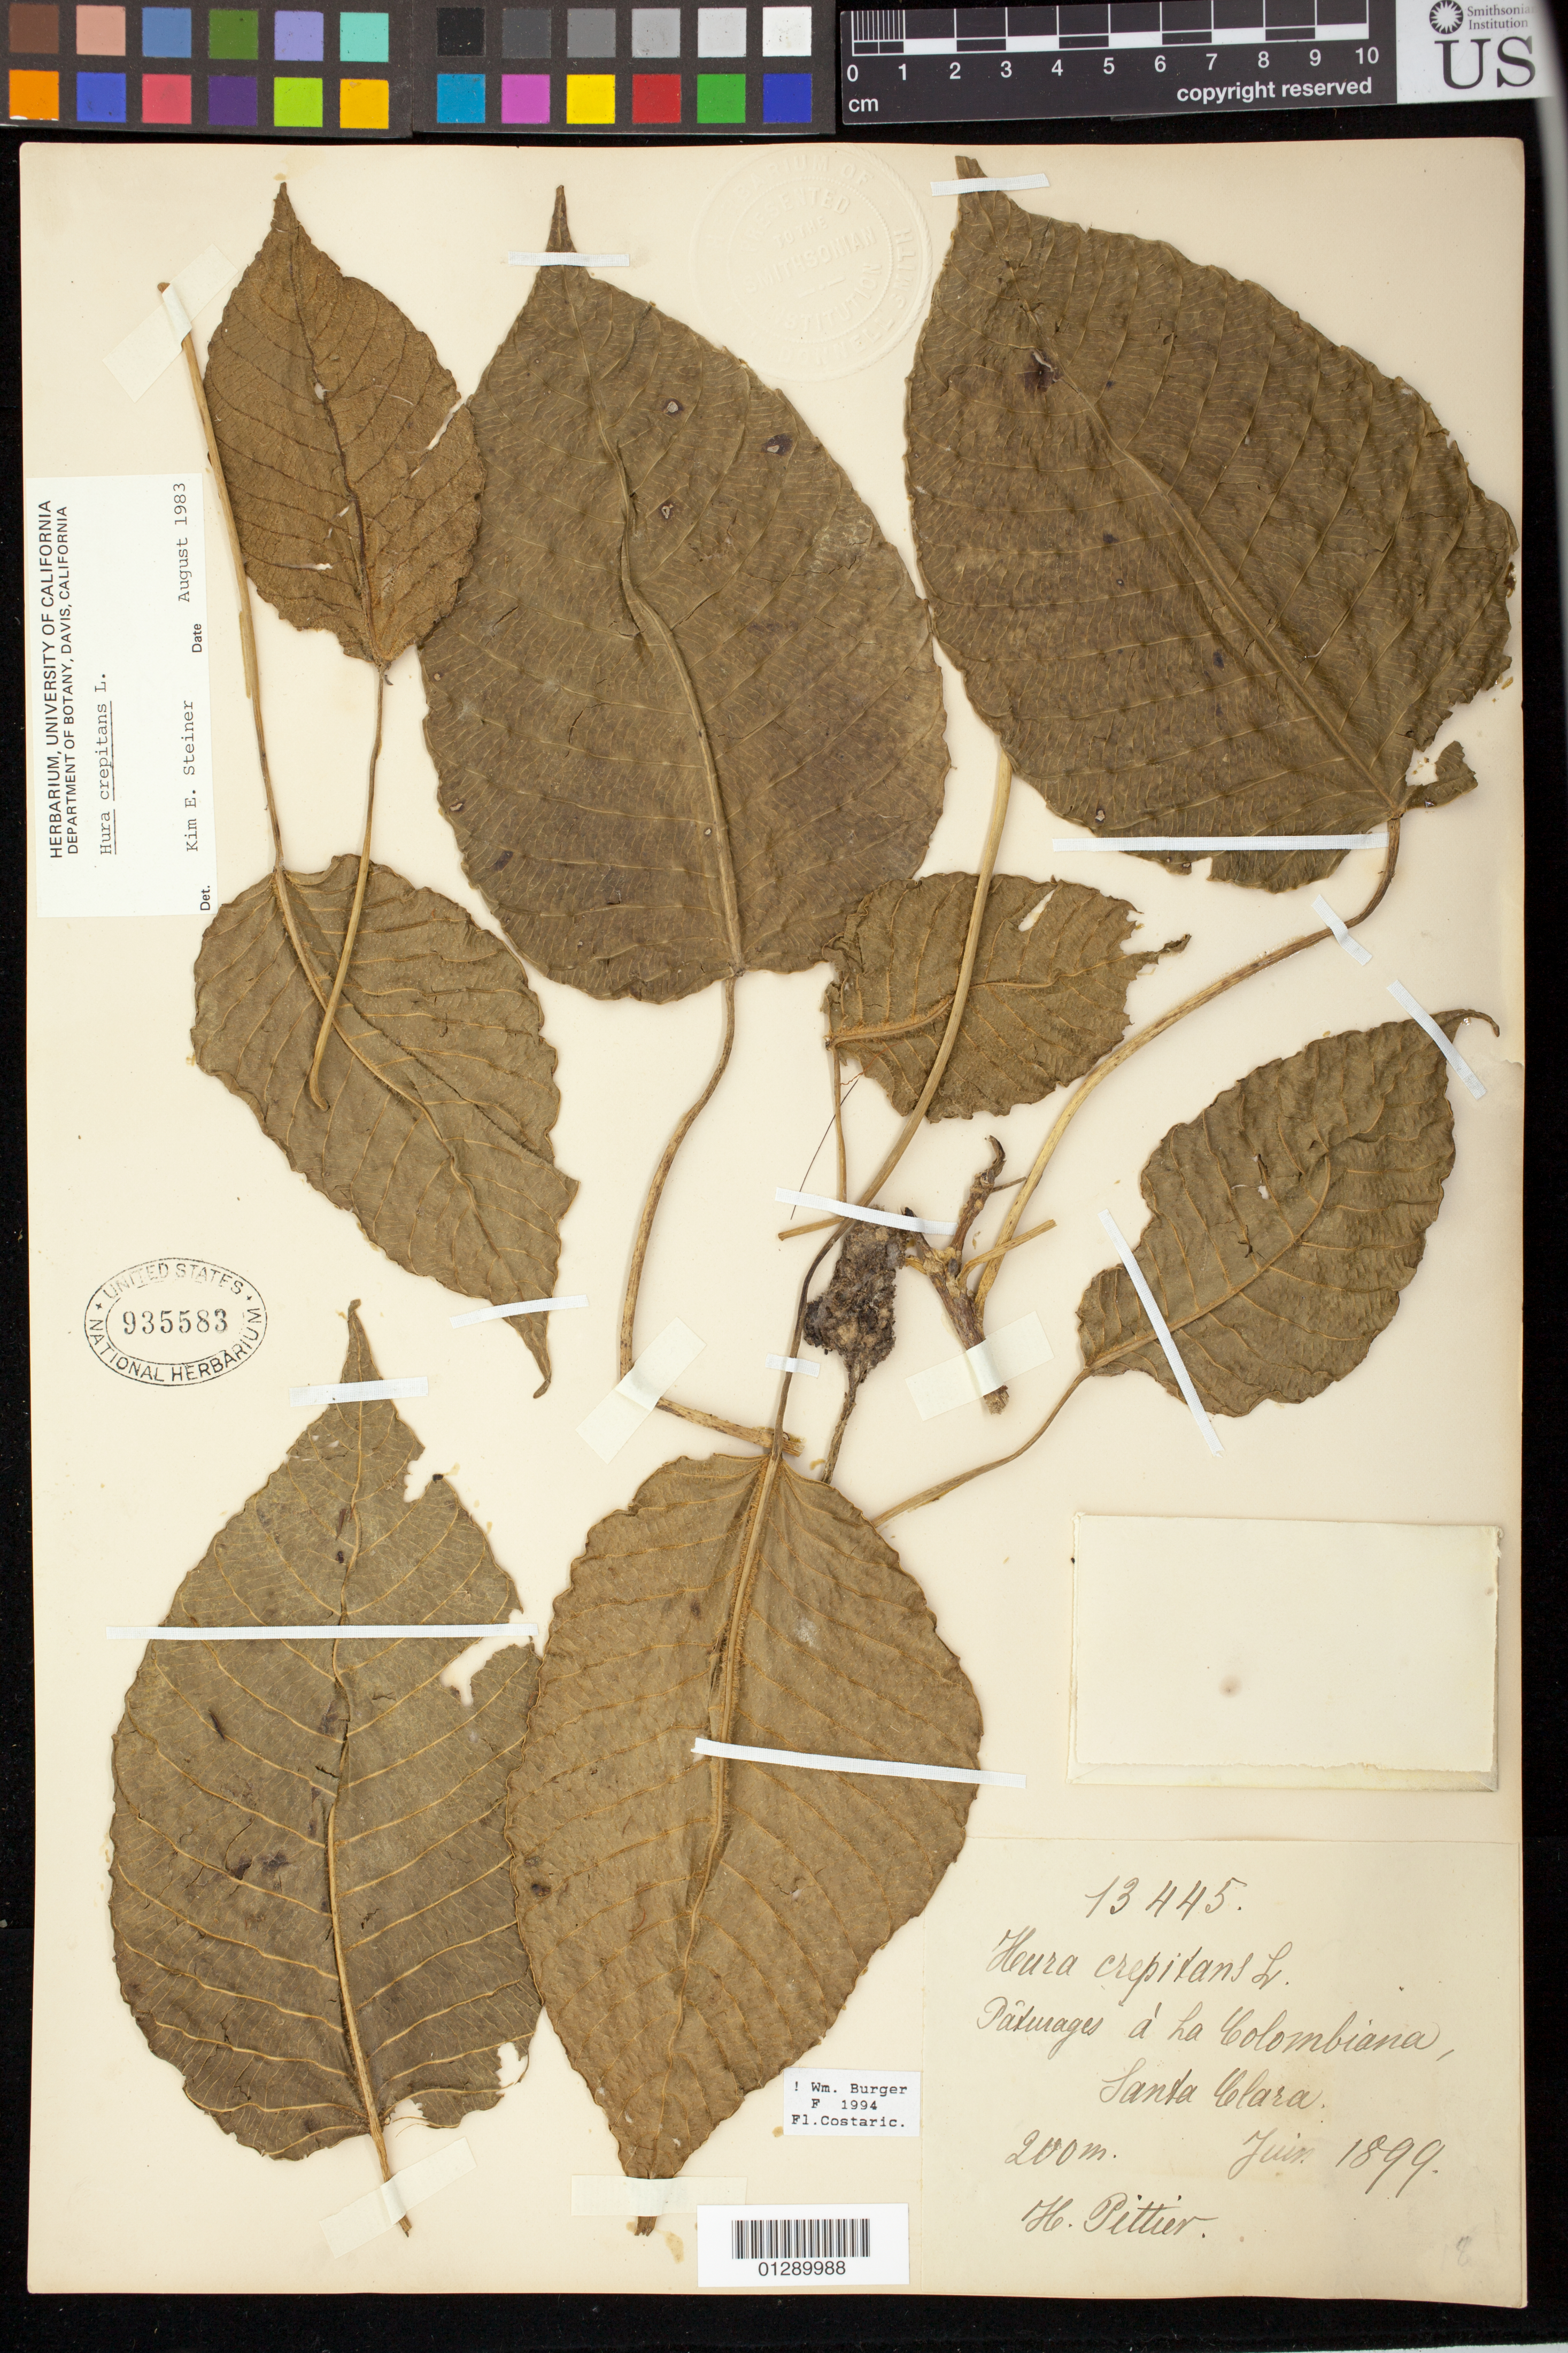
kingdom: Plantae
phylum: Tracheophyta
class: Magnoliopsida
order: Malpighiales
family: Euphorbiaceae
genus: Hura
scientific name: Hura crepitans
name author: L.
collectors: H. F. Pittier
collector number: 13445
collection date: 1899-06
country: Colombia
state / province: Bolivar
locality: Santa Clara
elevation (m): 200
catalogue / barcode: US 935583